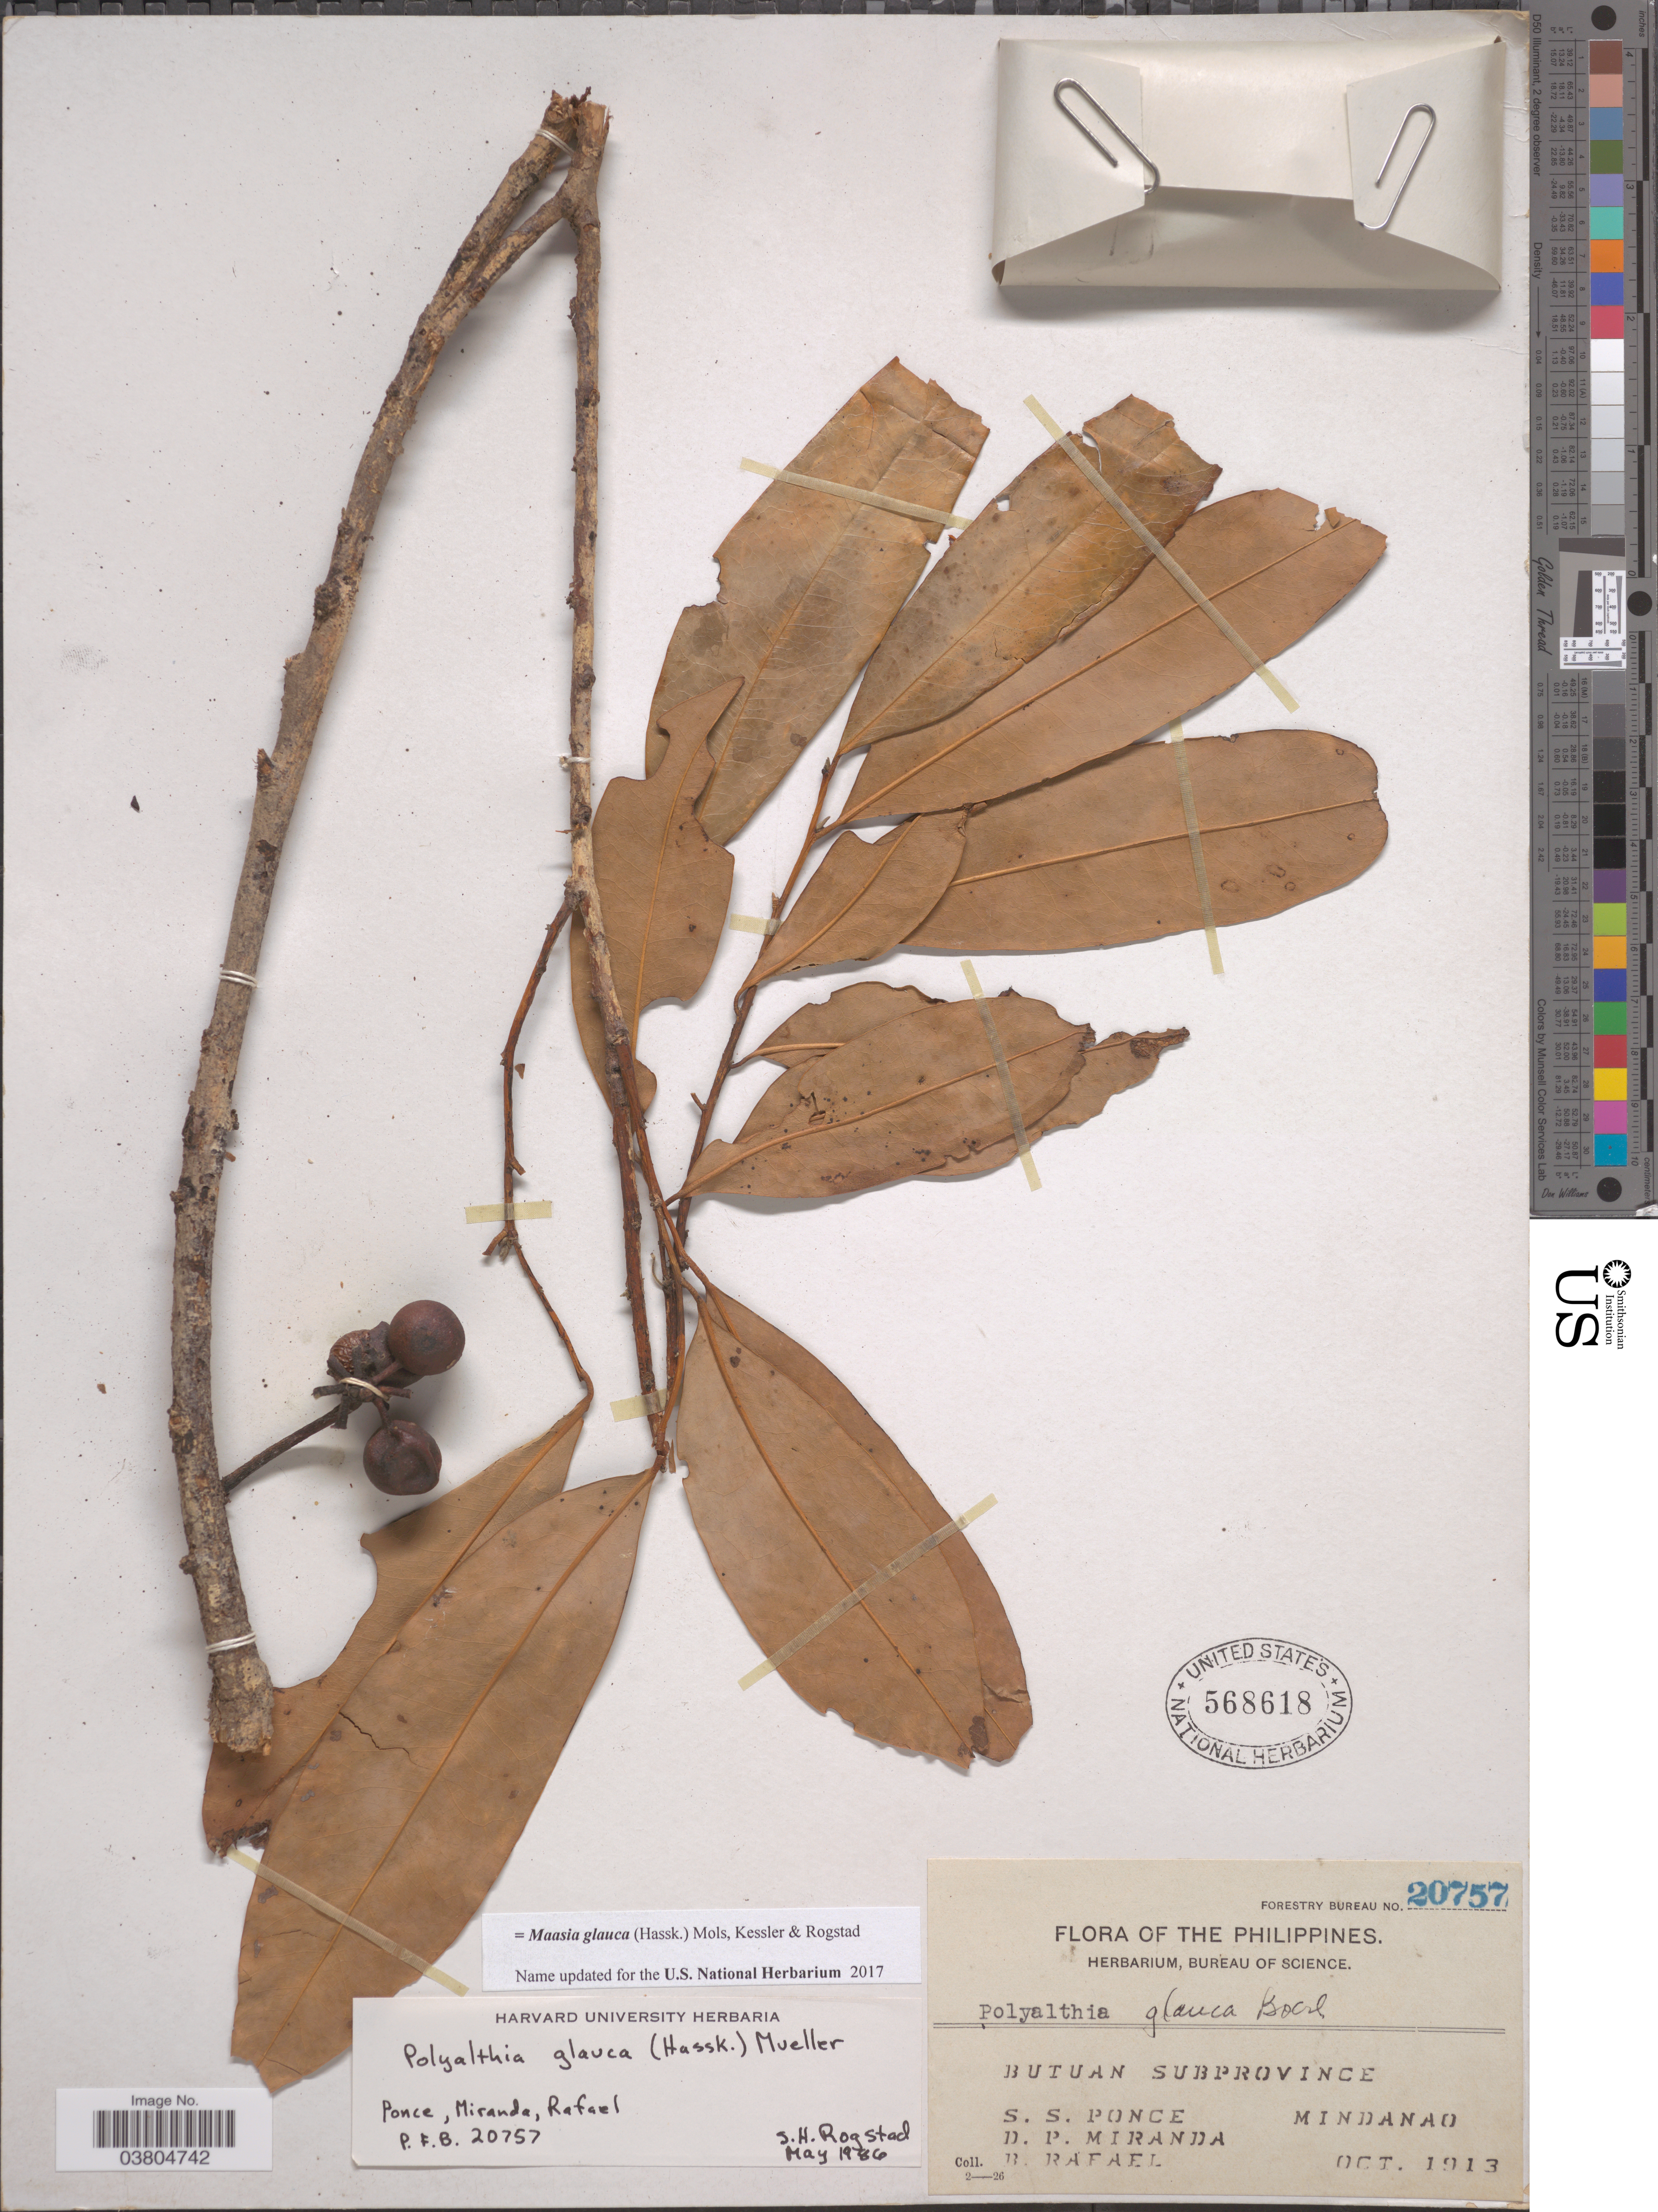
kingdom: Plantae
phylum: Tracheophyta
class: Magnoliopsida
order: Magnoliales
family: Annonaceae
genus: Maasia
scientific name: Maasia glauca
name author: (Hassk.) Mols et al.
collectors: S. Ponce, D. P. Miranda & B. Rafael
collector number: Forestry Bureau 20757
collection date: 1913-10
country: Philippines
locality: Butuan Subprovince. Mindanao.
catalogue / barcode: US 568618